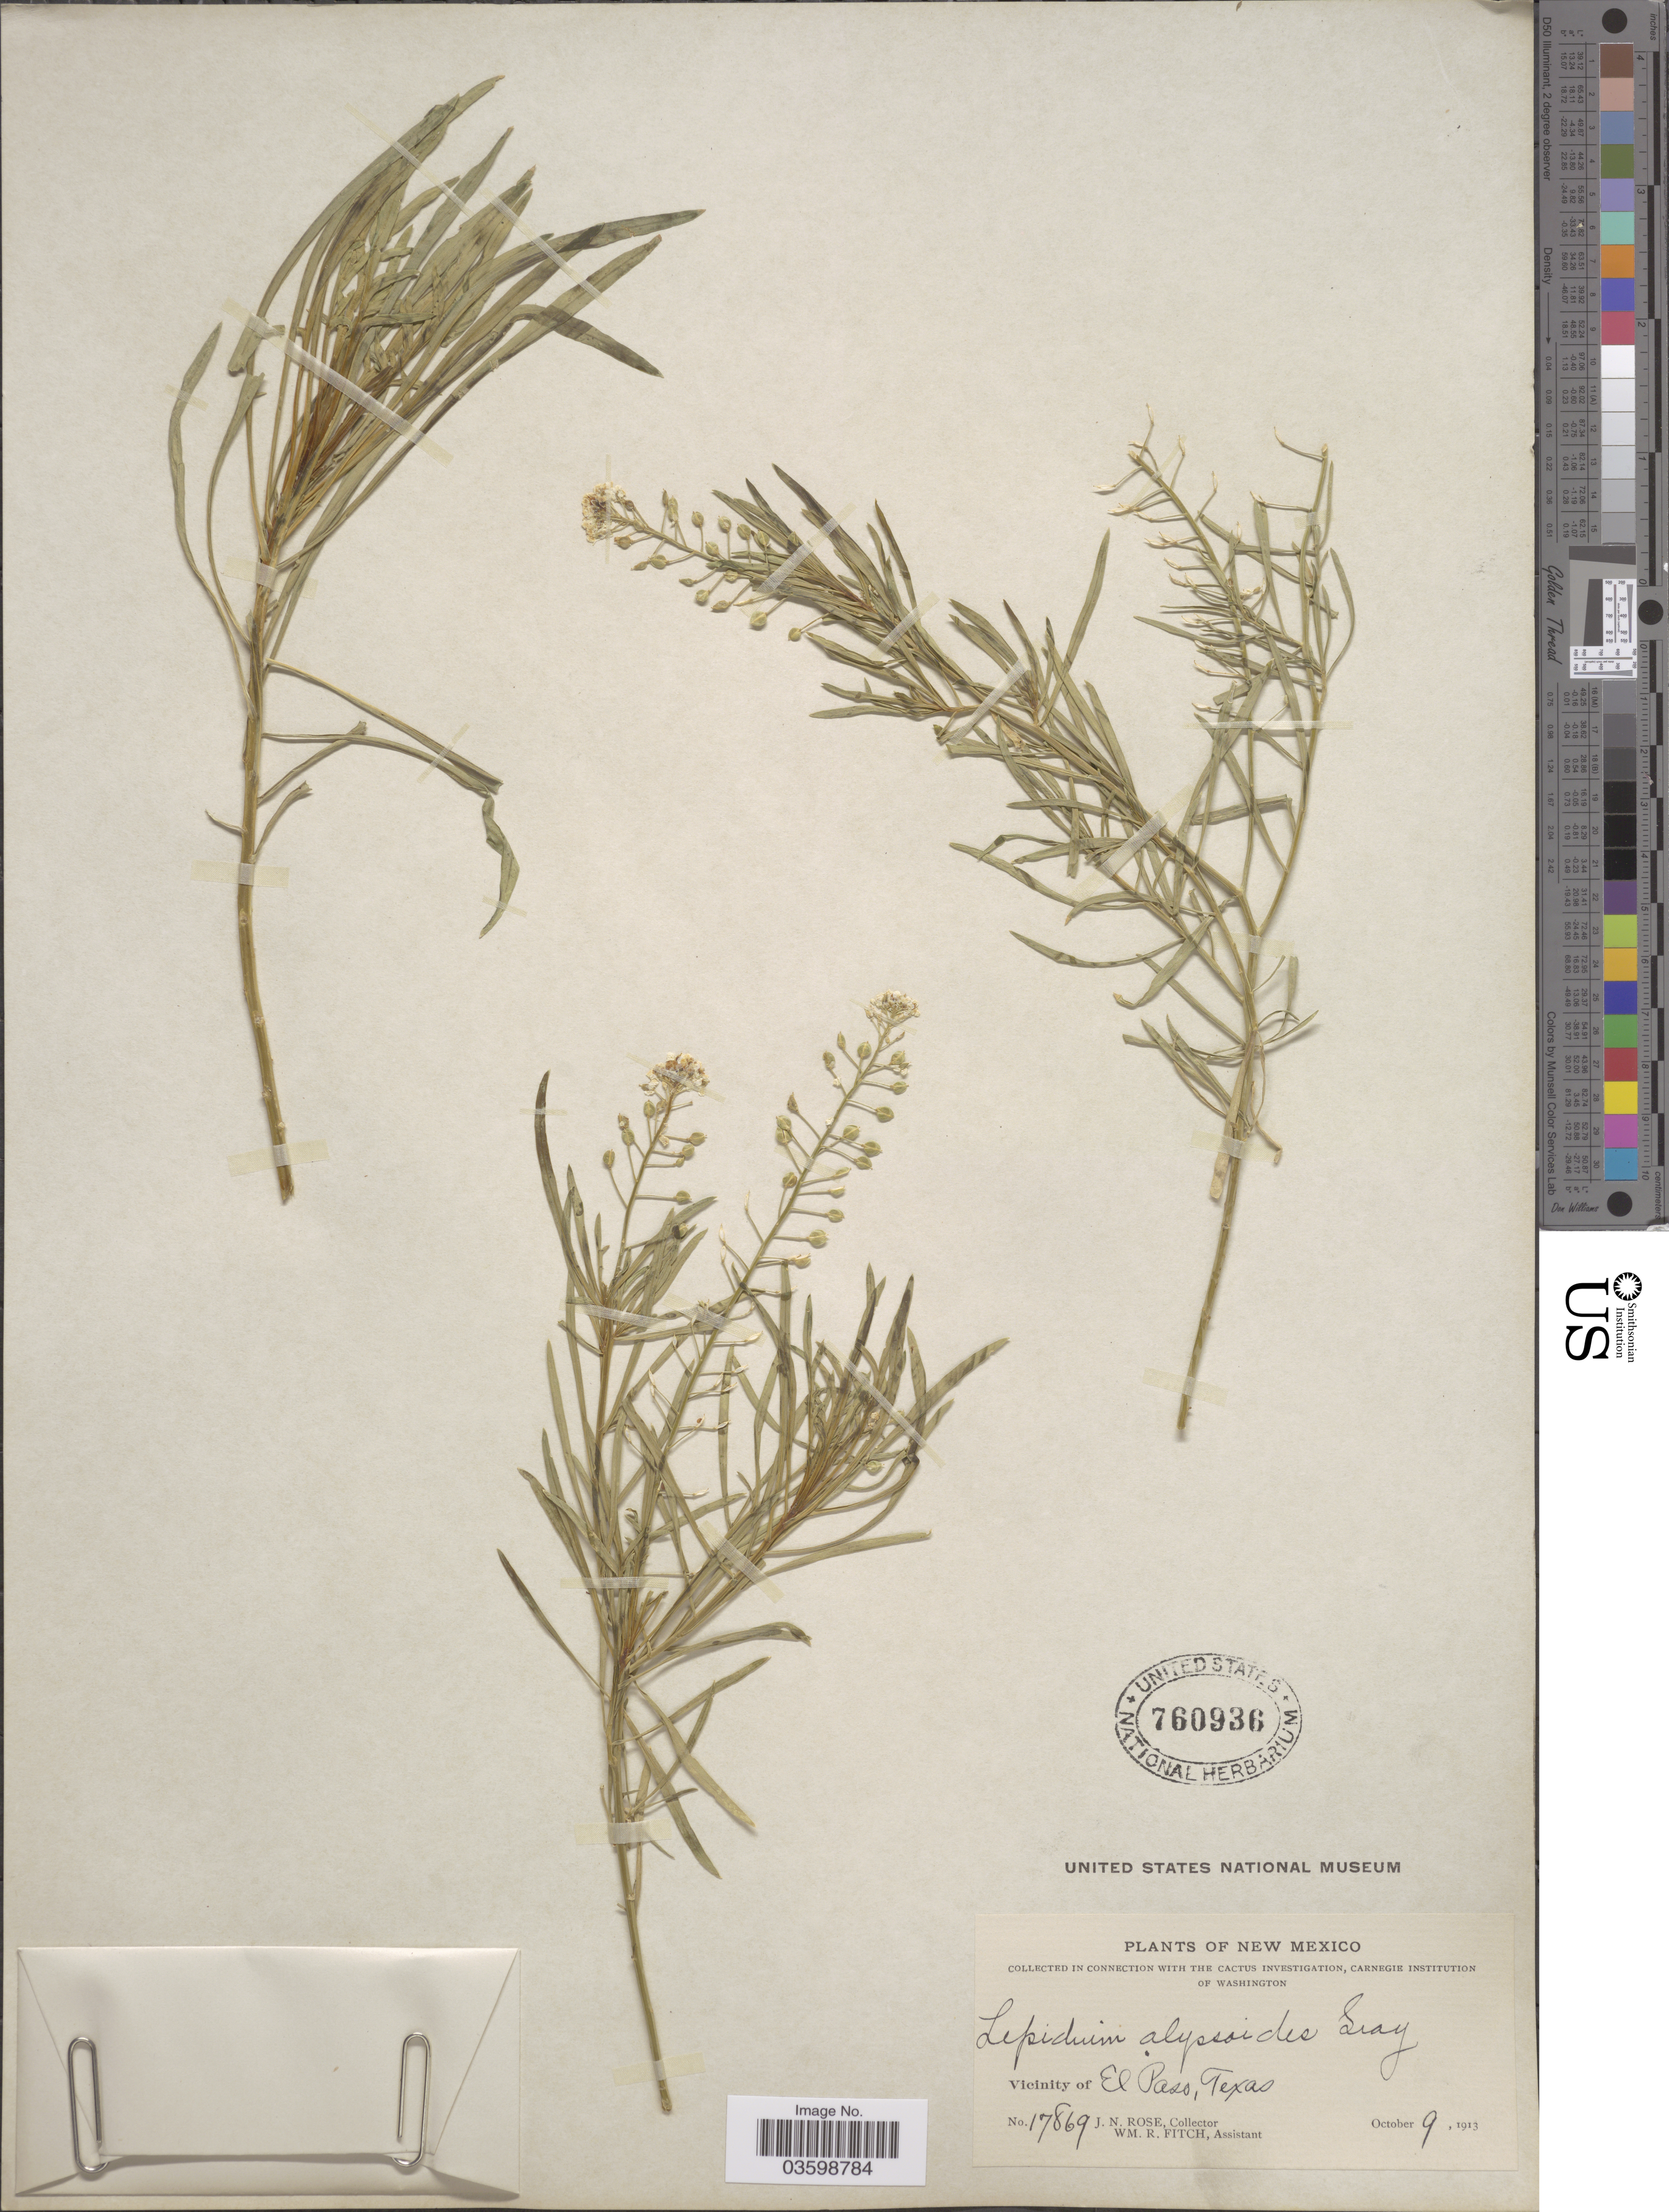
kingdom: Plantae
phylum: Tracheophyta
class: Magnoliopsida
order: Brassicales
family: Brassicaceae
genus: Lepidium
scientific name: Lepidium montanum var. alyssoides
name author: (A. Gray) M.E. Jones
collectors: J. N. Rose & W. R. Fitch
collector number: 17869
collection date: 1913-10-09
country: United States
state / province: Texas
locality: Vicinity of El Paso.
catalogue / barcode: US 760936